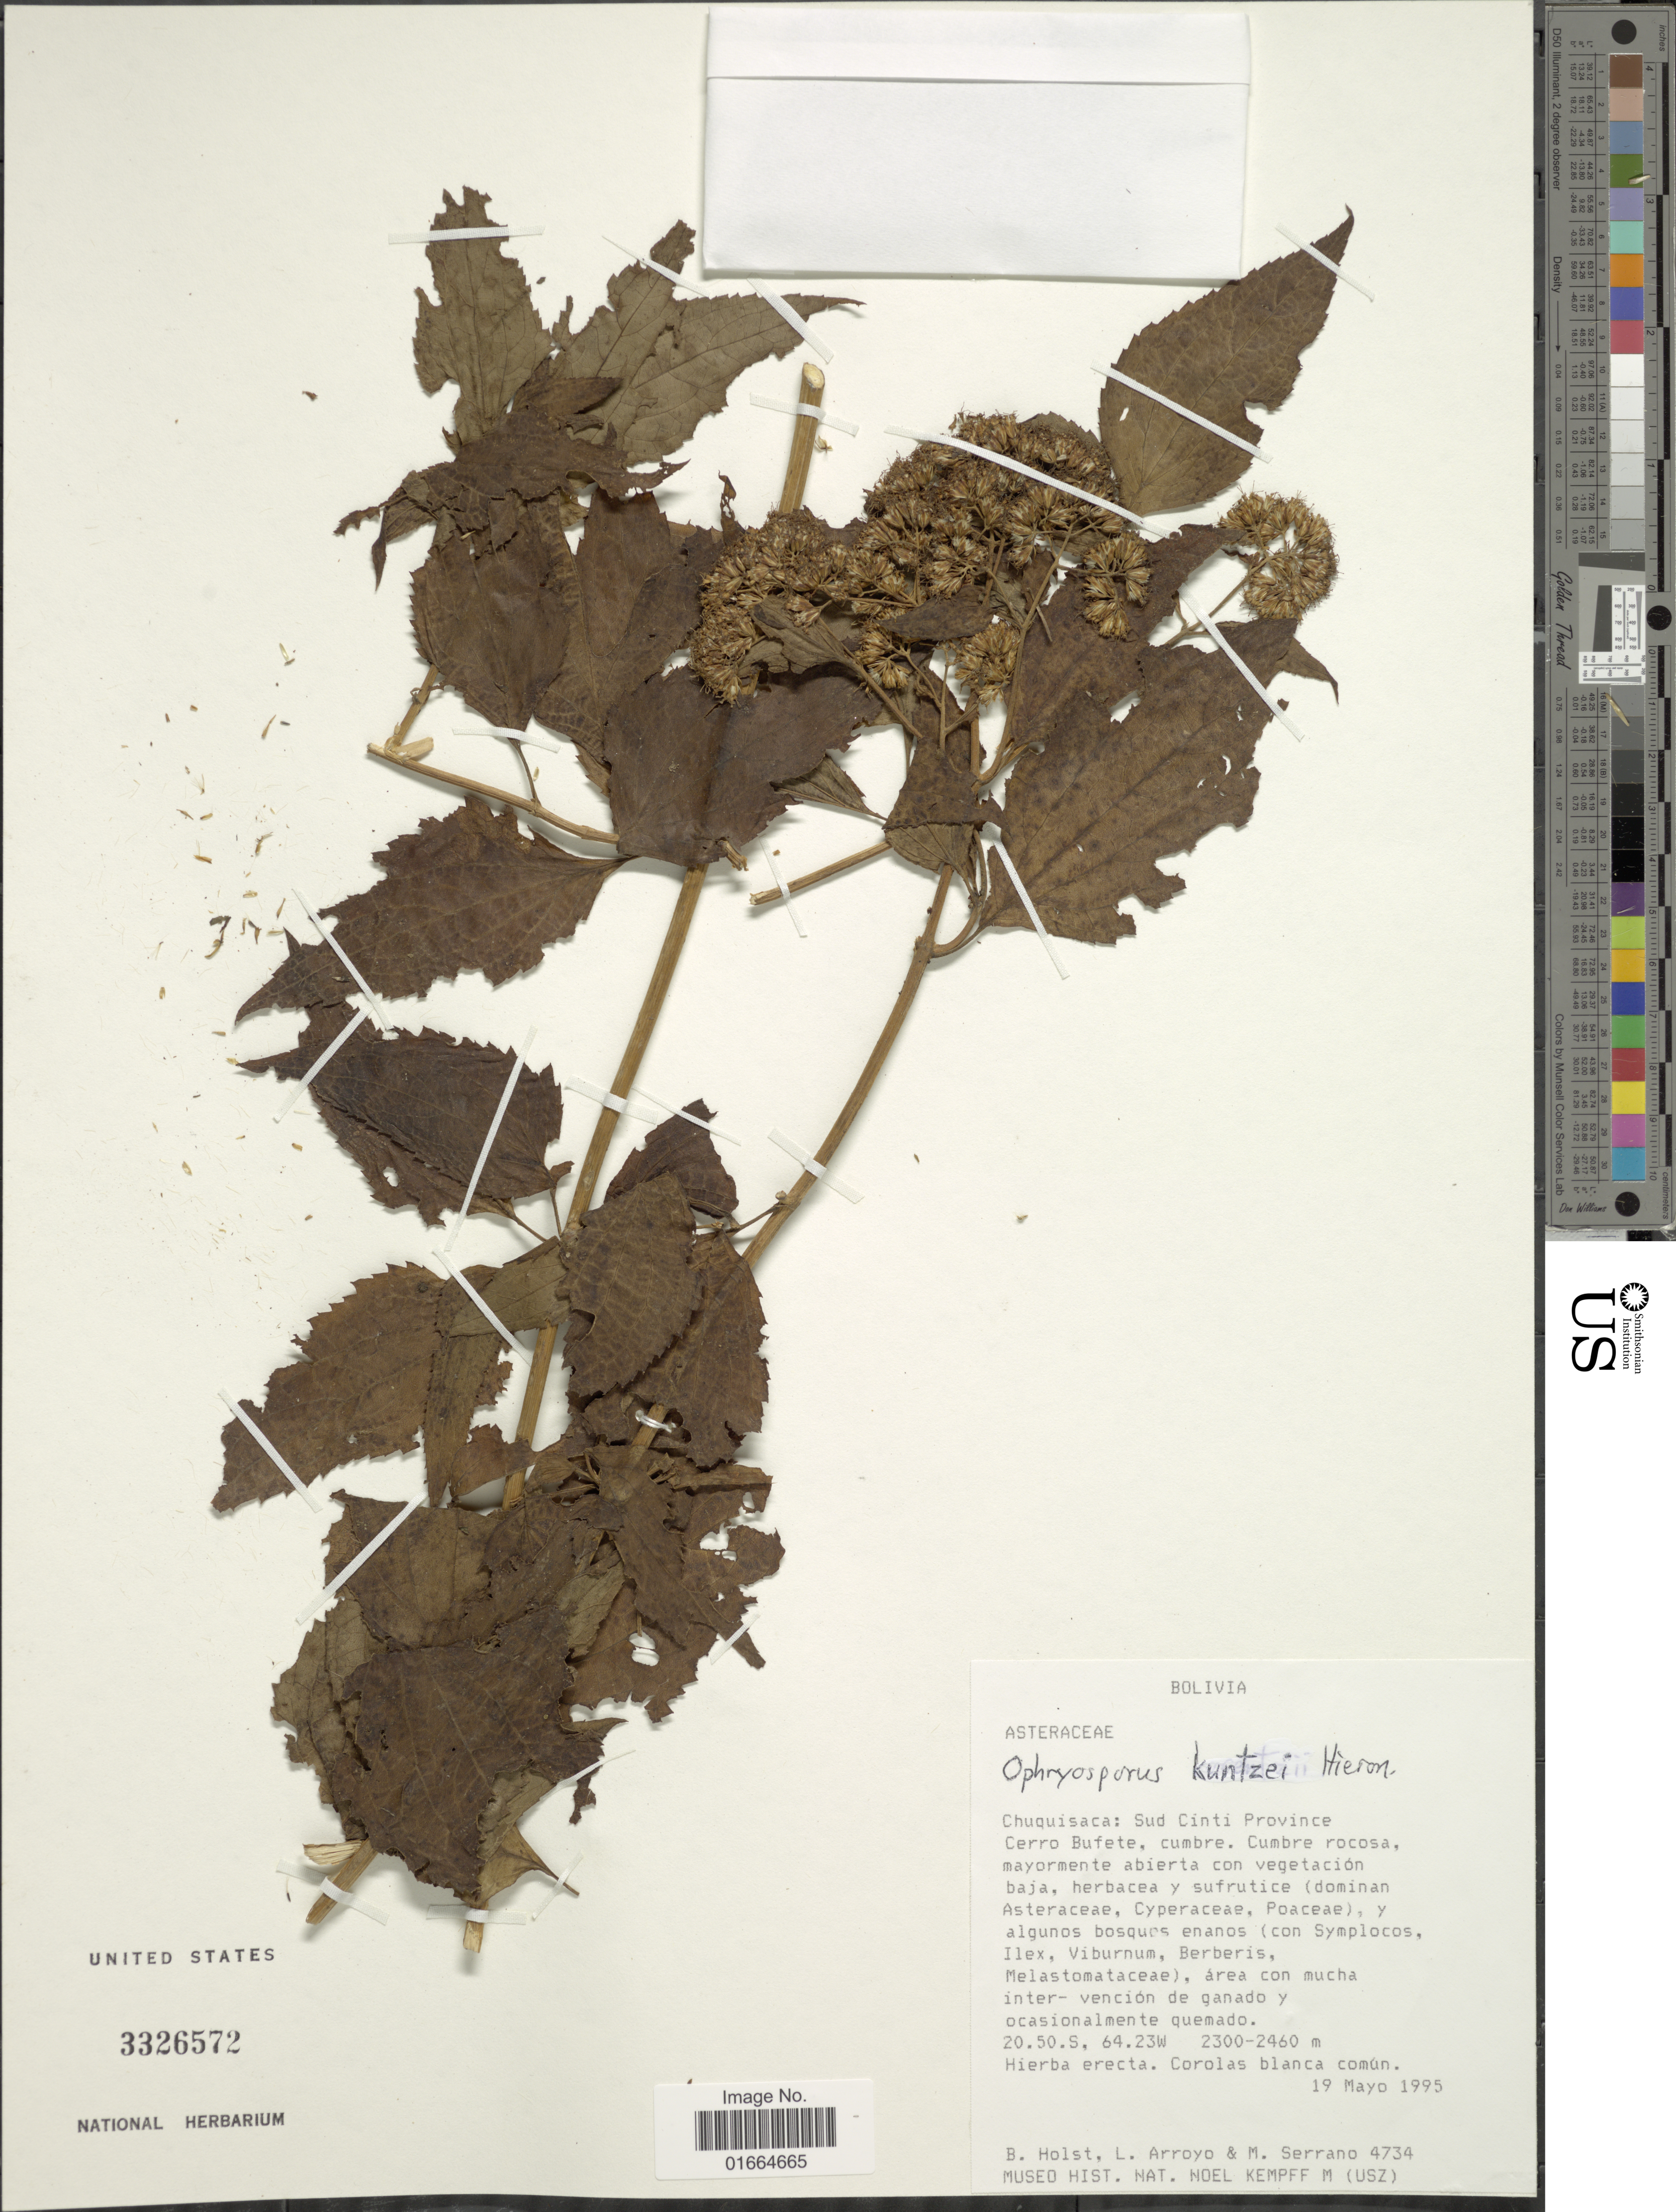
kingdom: Plantae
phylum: Tracheophyta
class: Magnoliopsida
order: Asterales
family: Asteraceae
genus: Ophryosporus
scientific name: Ophryosporus kuntzei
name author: Hieron.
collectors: B. Holst, L. Arroyo & M. Serrano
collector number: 4734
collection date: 1995-05-19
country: Bolivia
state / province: Chuquisaca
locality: Chuquisaca: Sud Cinti Province, Cerro Bufete, cumbre, Cumbre rocosa, mayormento abierta con vegetacion baja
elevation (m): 2300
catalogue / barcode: US 3326572